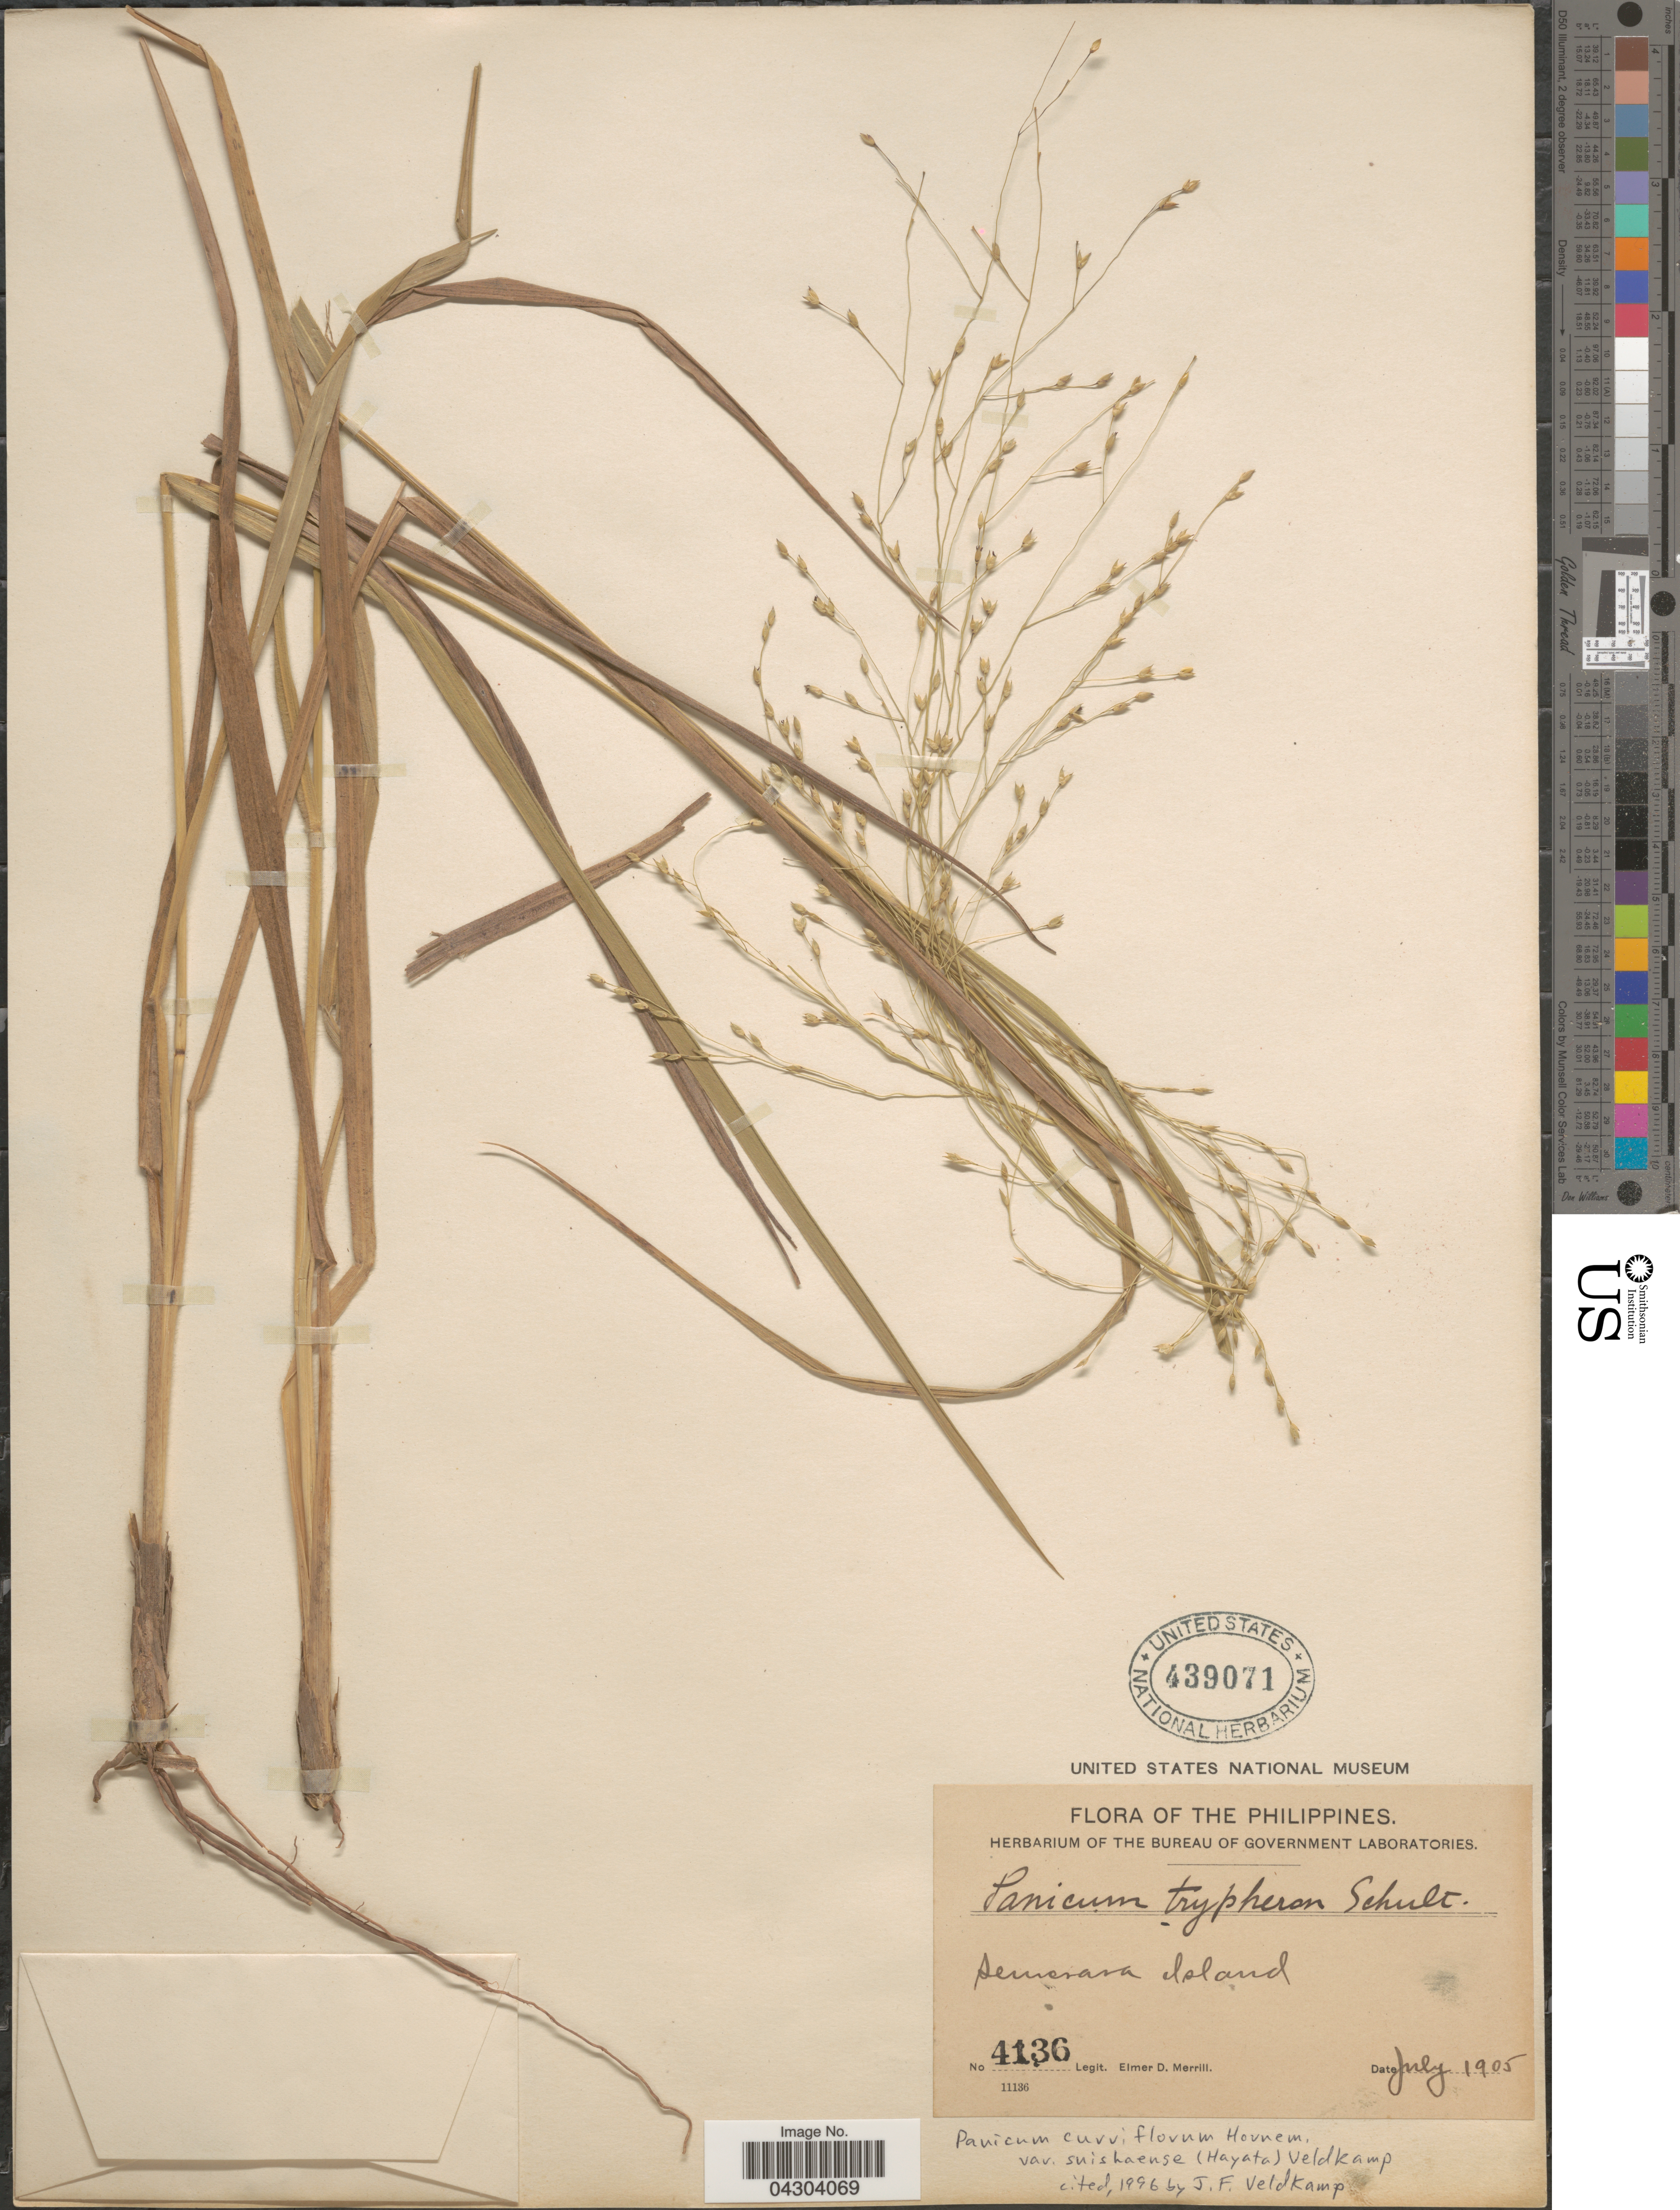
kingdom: Plantae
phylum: Tracheophyta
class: Liliopsida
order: Poales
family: Poaceae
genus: Panicum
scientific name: Panicum curviflorum var. suishaense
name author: (Hayata) Veldkamp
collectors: E. D. Merrill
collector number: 4136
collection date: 1905-07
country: Philippines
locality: Semerara Island.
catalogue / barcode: US 439071